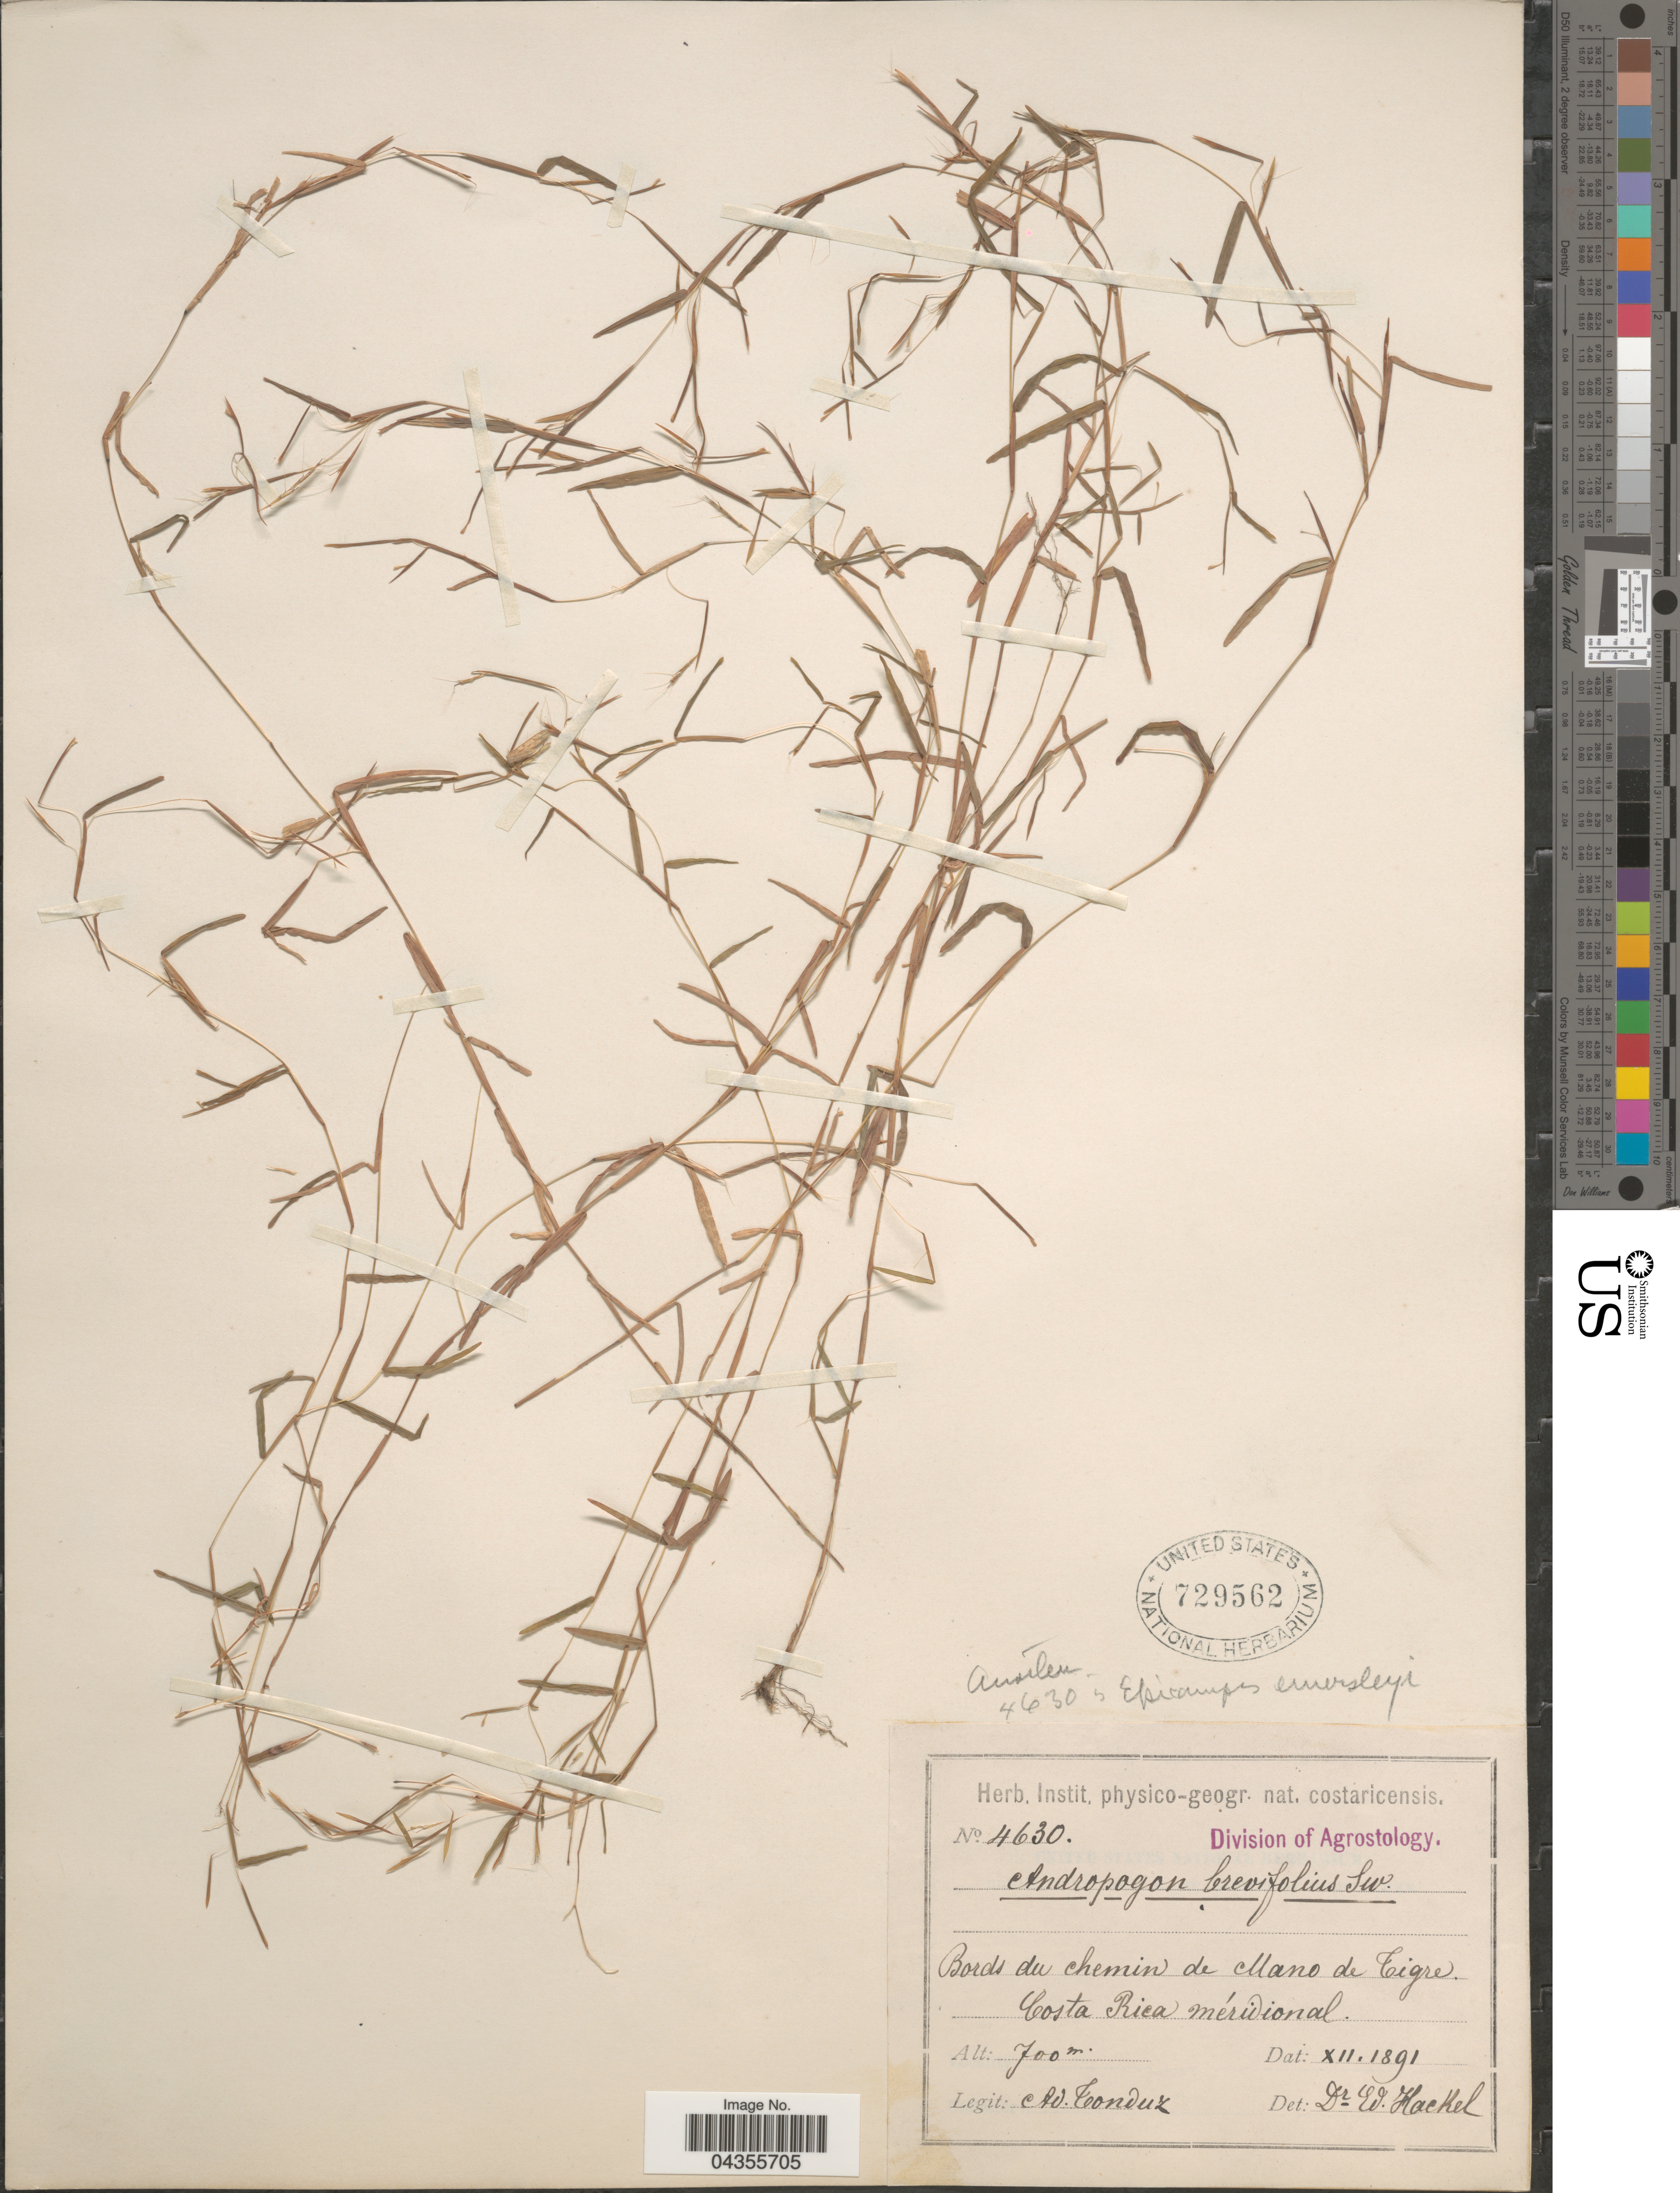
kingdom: Plantae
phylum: Tracheophyta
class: Liliopsida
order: Poales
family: Poaceae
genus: Schizachyrium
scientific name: Schizachyrium brevifolium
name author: (Sw.) Nees ex Büse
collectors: A. Tonduz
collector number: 4630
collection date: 1891-12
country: Costa Rica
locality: Bords du chemin de Mano de Tigre. Costa Rica méridional.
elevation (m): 700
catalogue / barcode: US 729562